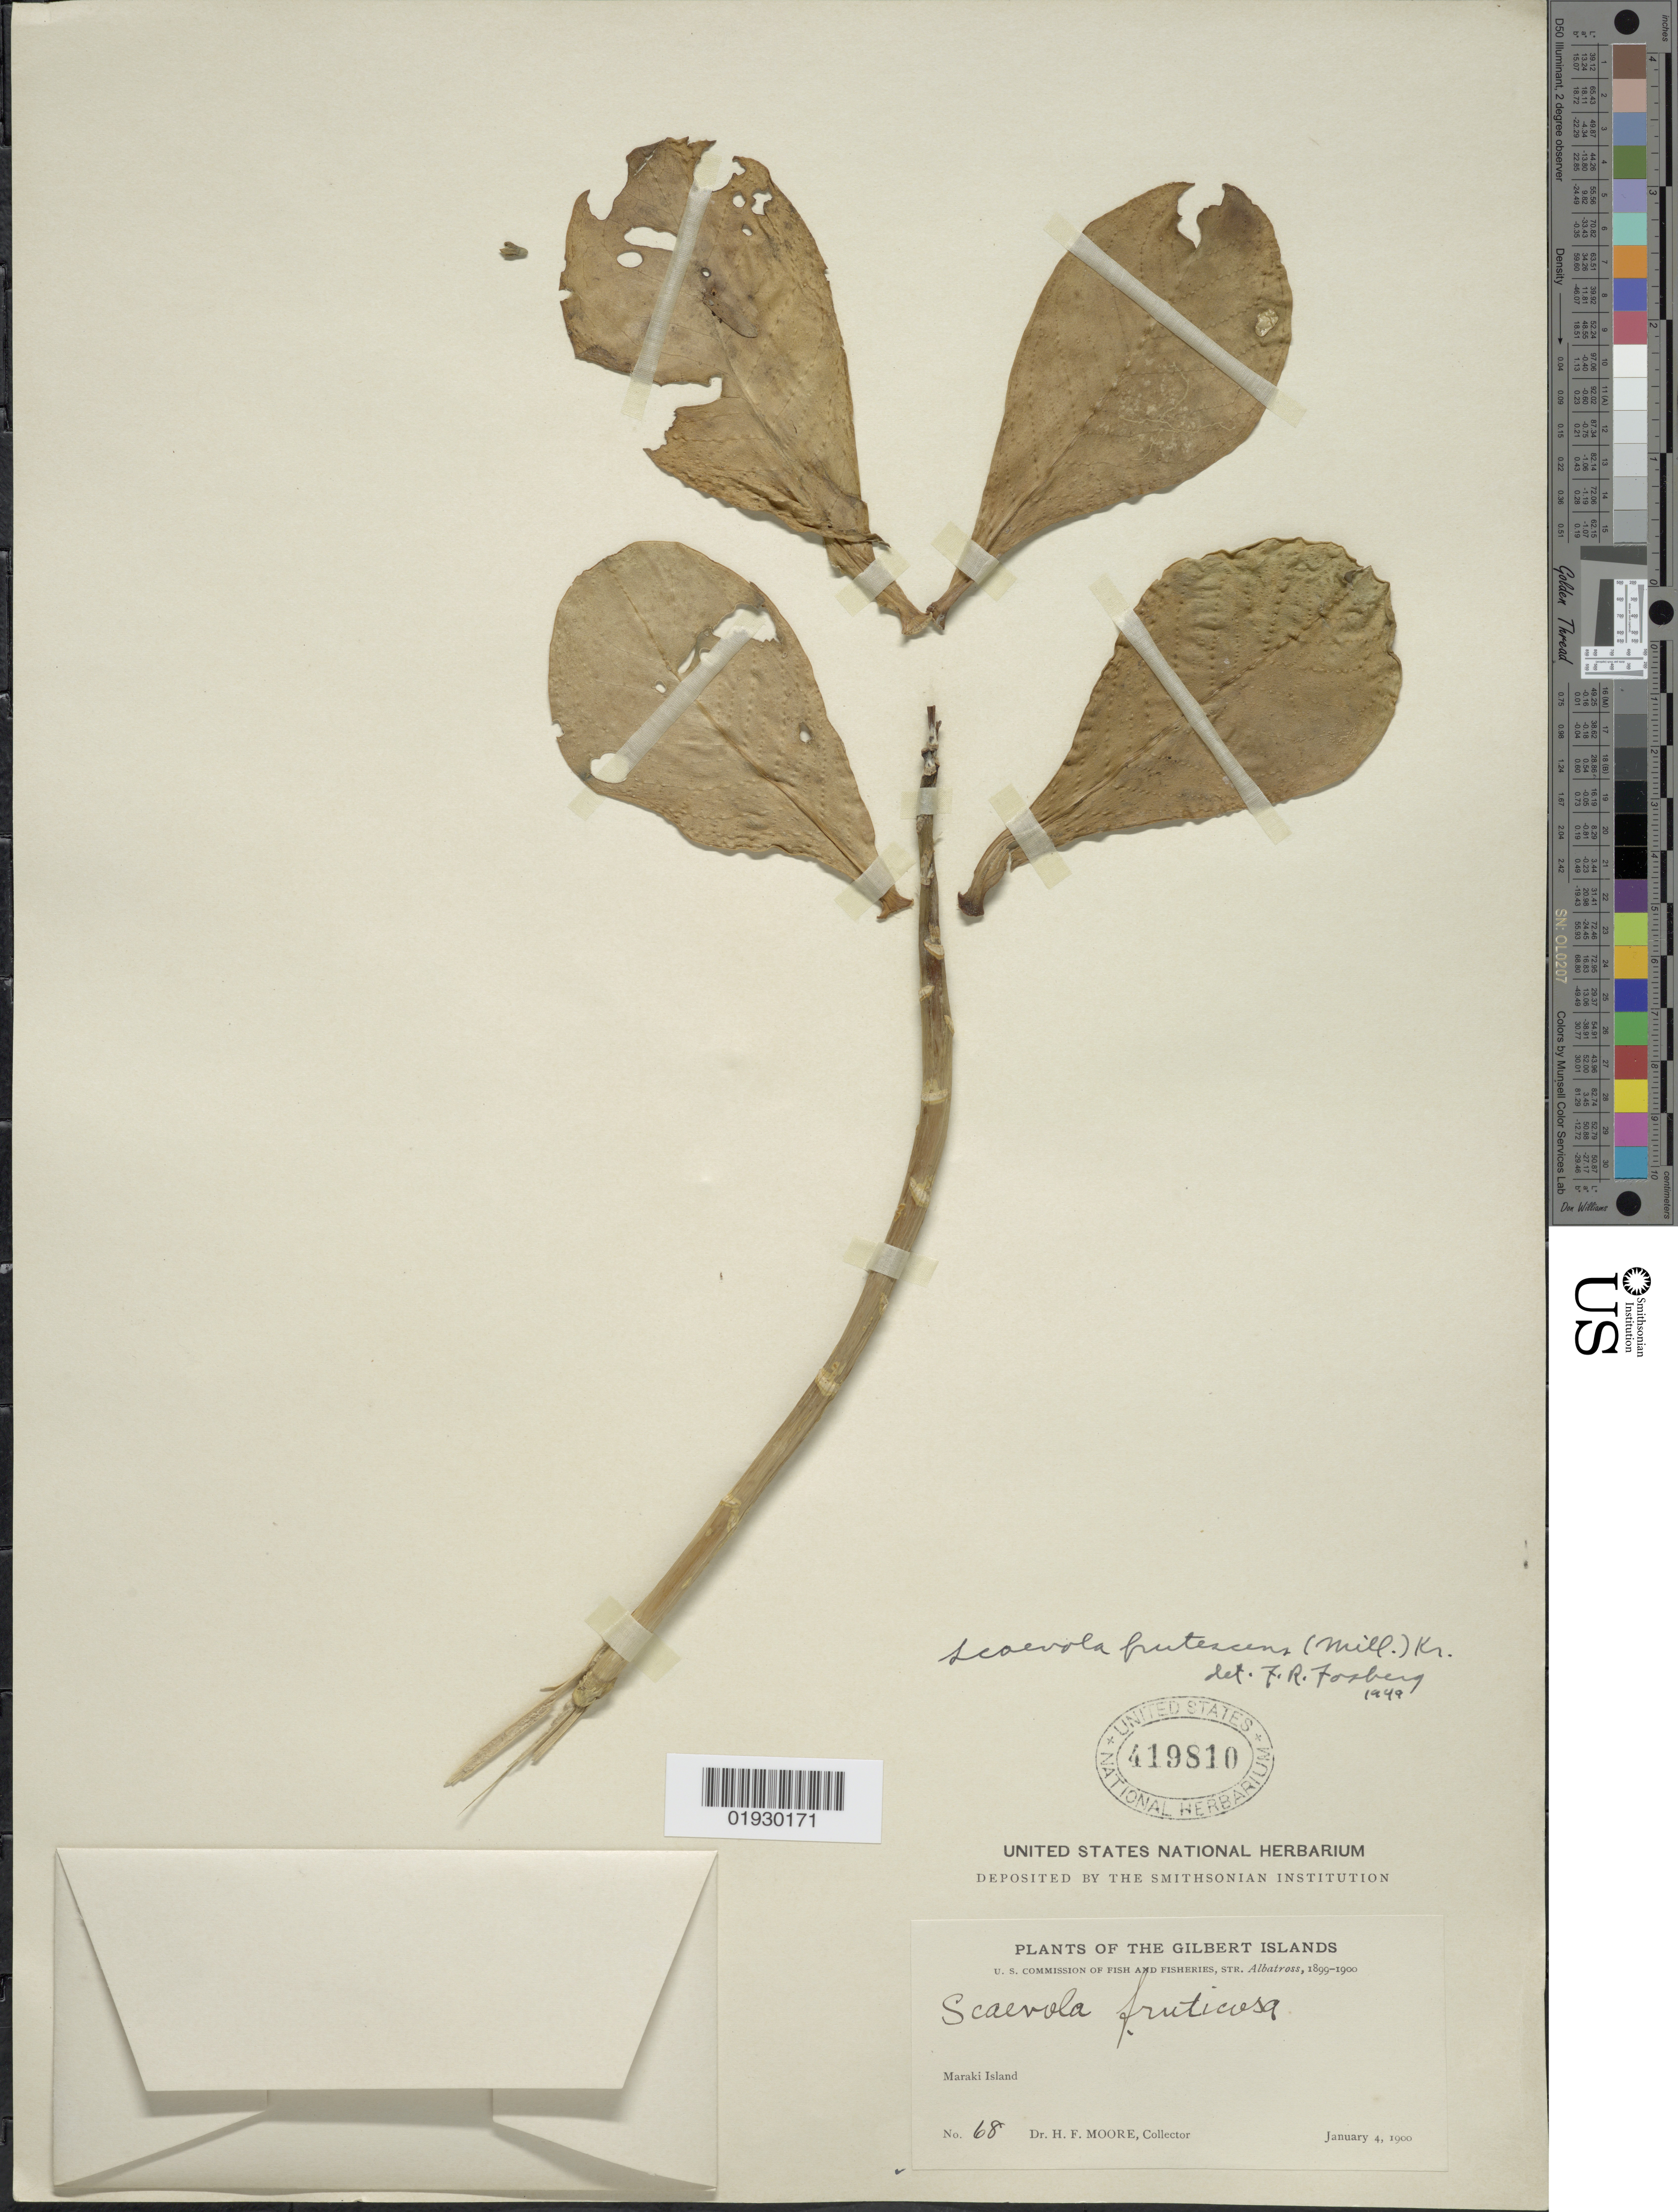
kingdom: Plantae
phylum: Tracheophyta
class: Magnoliopsida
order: Asterales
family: Goodeniaceae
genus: Scaevola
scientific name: Scaevola taccada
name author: (Gaertn.) Roxb.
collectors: H. F. Moore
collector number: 68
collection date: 1900-01-04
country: Kiribati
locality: Gilbert Islands. Maraki Island.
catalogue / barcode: US 419810